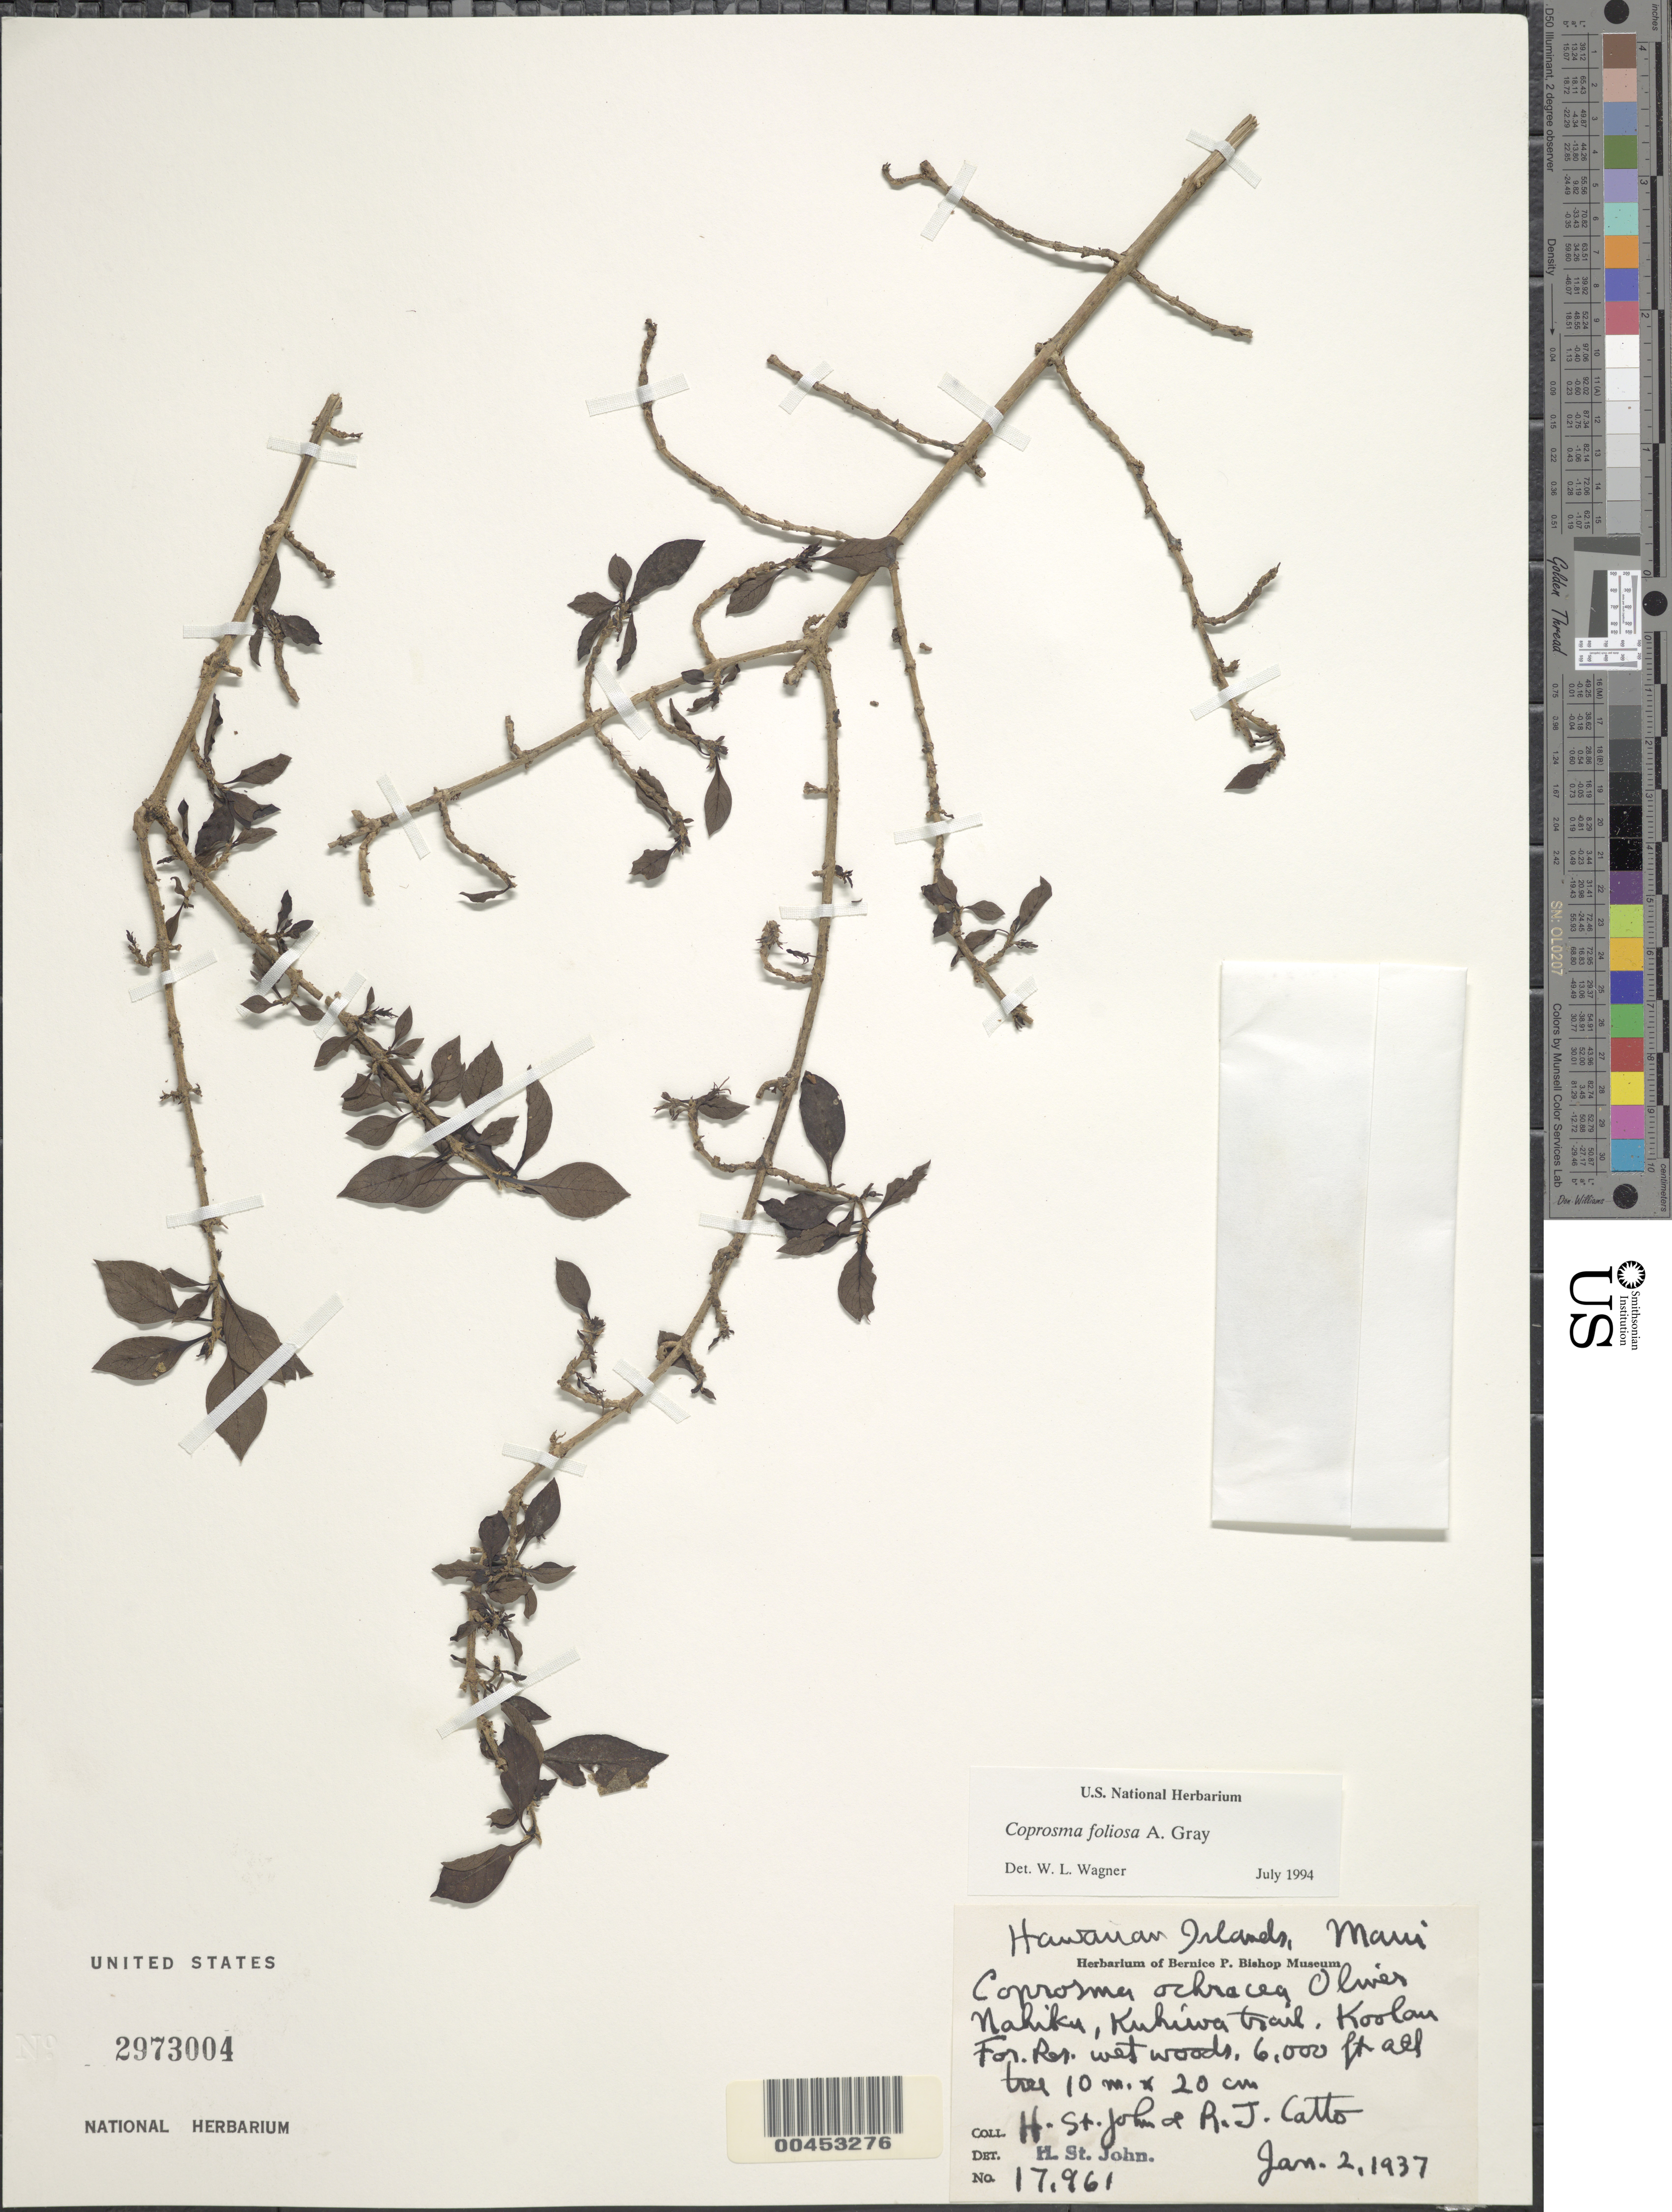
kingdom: Plantae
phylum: Tracheophyta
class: Magnoliopsida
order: Gentianales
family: Rubiaceae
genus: Coprosma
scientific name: Coprosma foliosa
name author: A. Gray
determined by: Wagner, W. L., (BOT), Smithsonian Institution - National Museum of Natural History (UNITED STATES)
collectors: H. St. John & R. Catto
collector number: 17961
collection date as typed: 2 Jan 1937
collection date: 1937-01-02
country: United States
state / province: Hawaii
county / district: Maui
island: Maui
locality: Nahiku, Kuhiwa Trail, Koolau For Res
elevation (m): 1829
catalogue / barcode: US 2973004